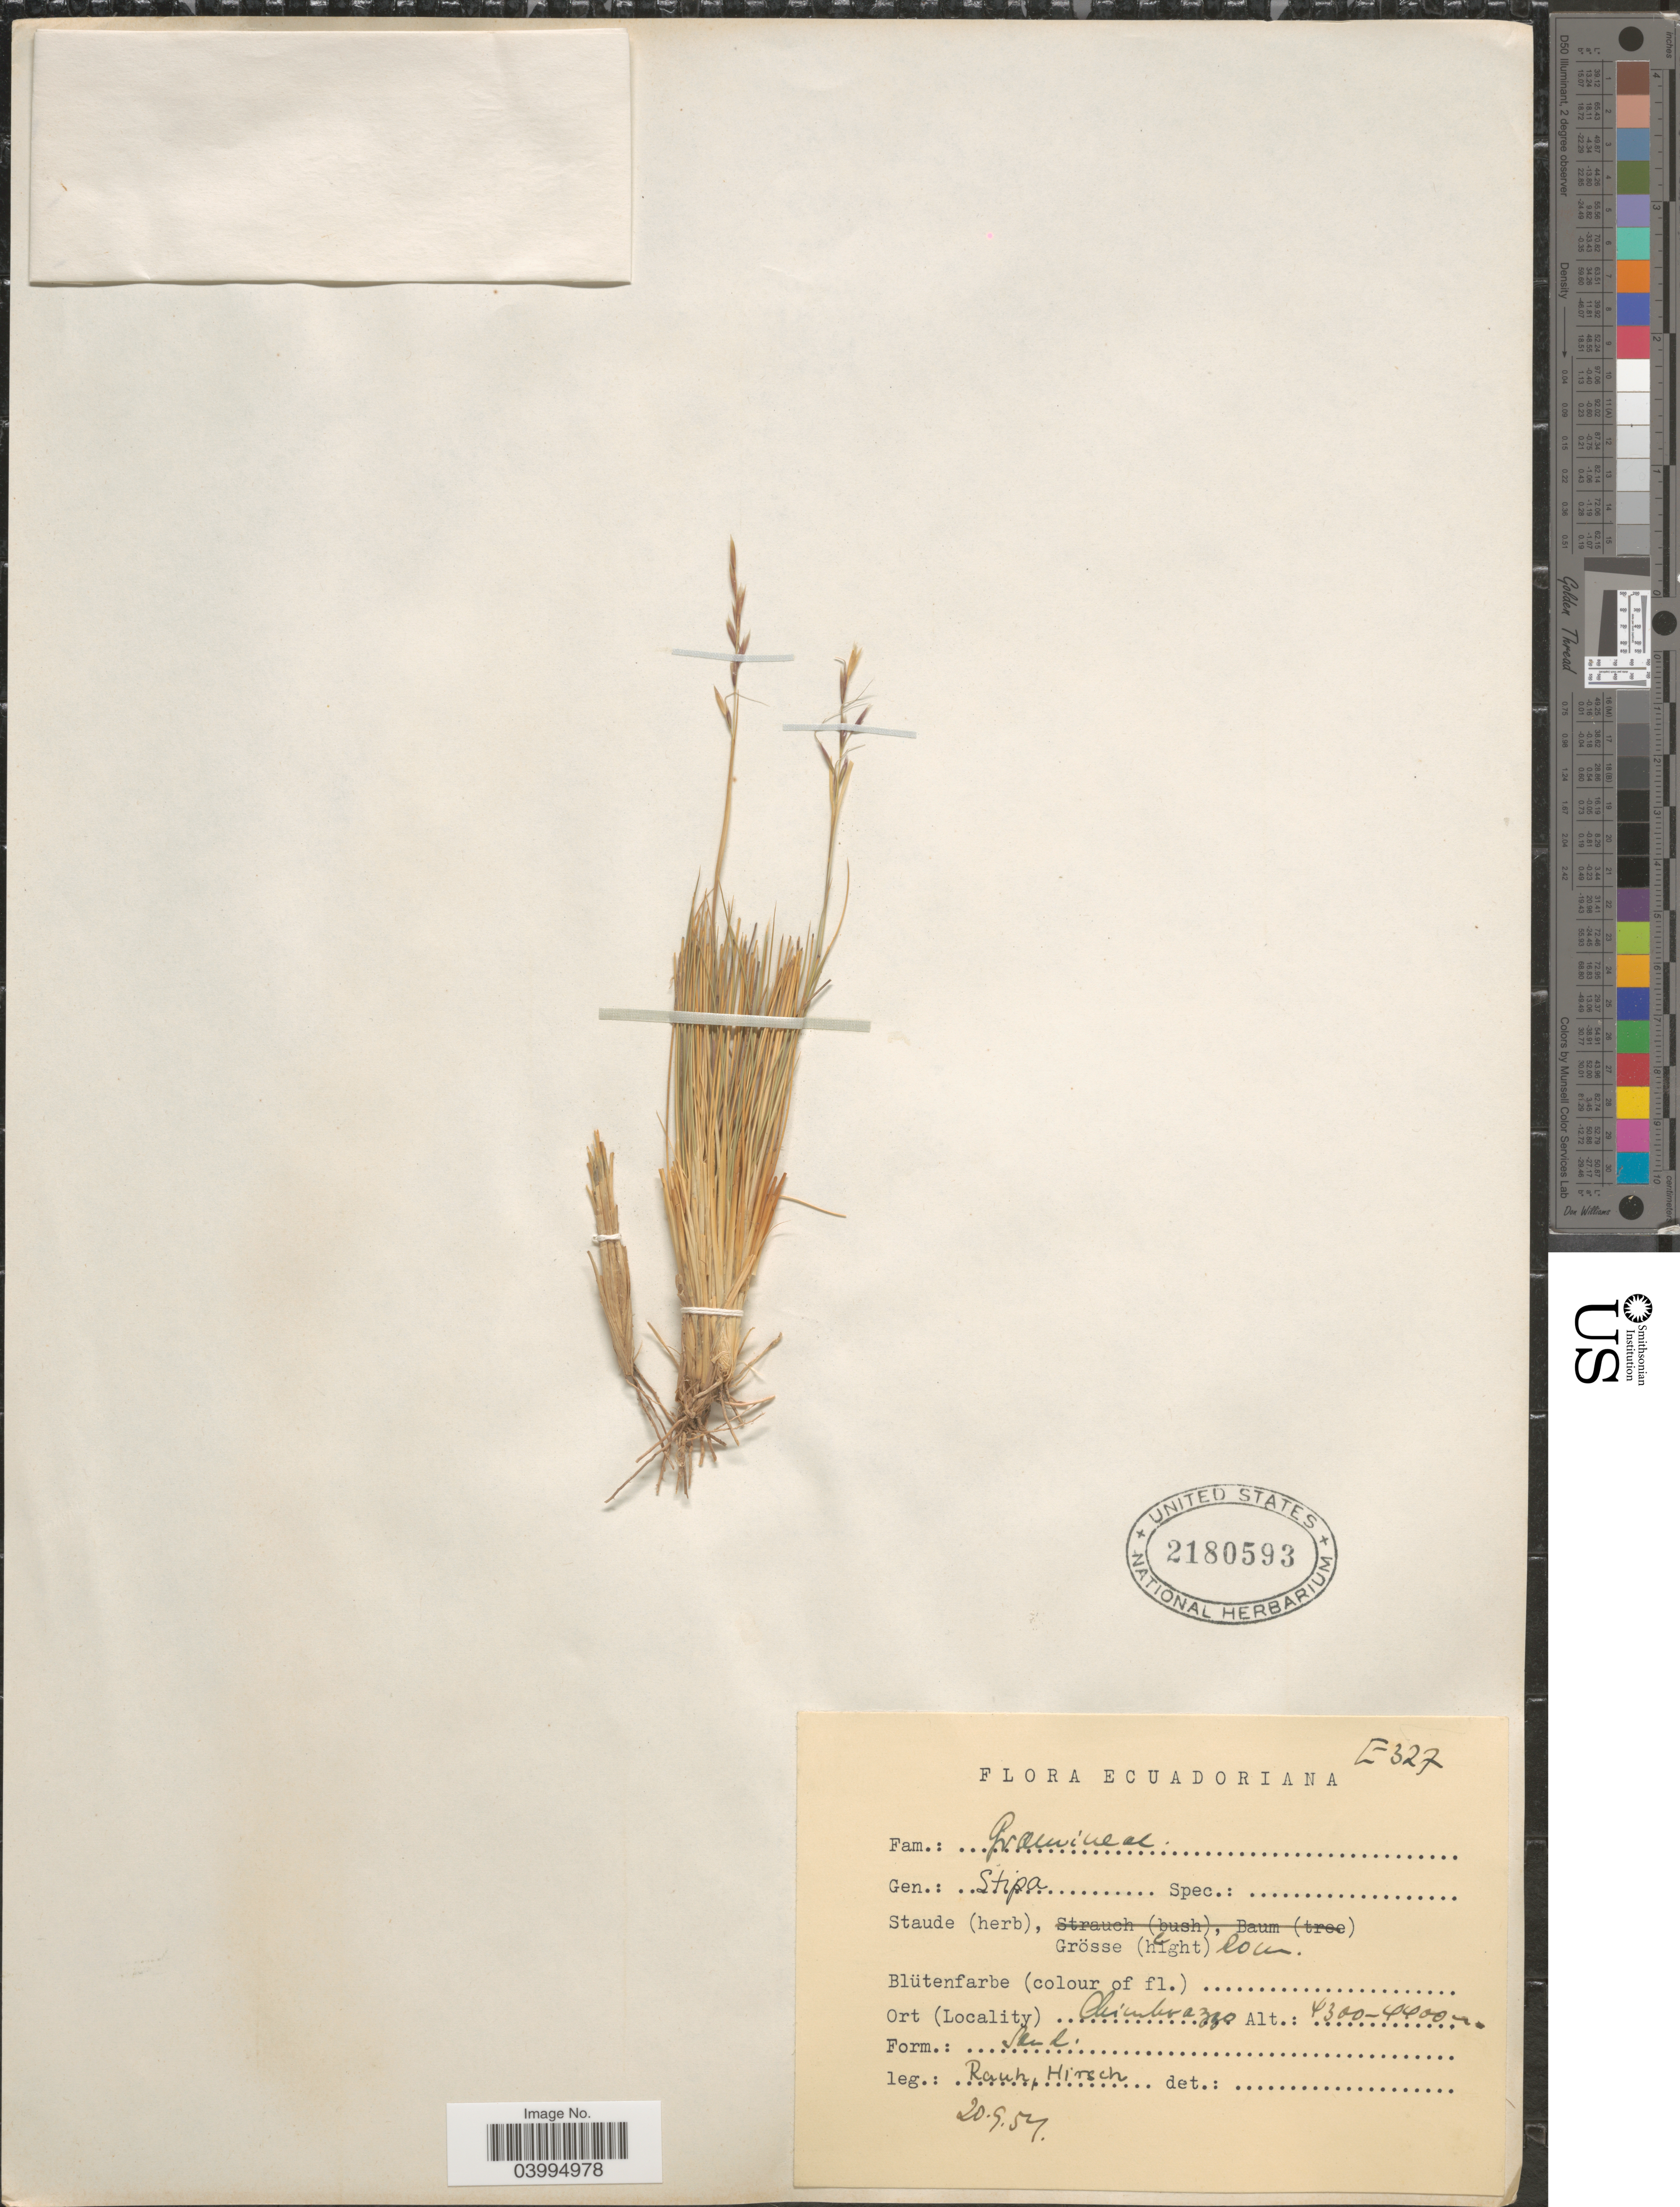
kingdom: Plantae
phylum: Tracheophyta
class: Liliopsida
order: Poales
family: Poaceae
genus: Stipa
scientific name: Stipa sp.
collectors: W. Rauh & G. Hirsch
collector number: E327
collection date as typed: Transcribed d/m/y: 20/9/54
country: Ecuador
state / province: Chimborazo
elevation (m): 4300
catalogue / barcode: US 2180593